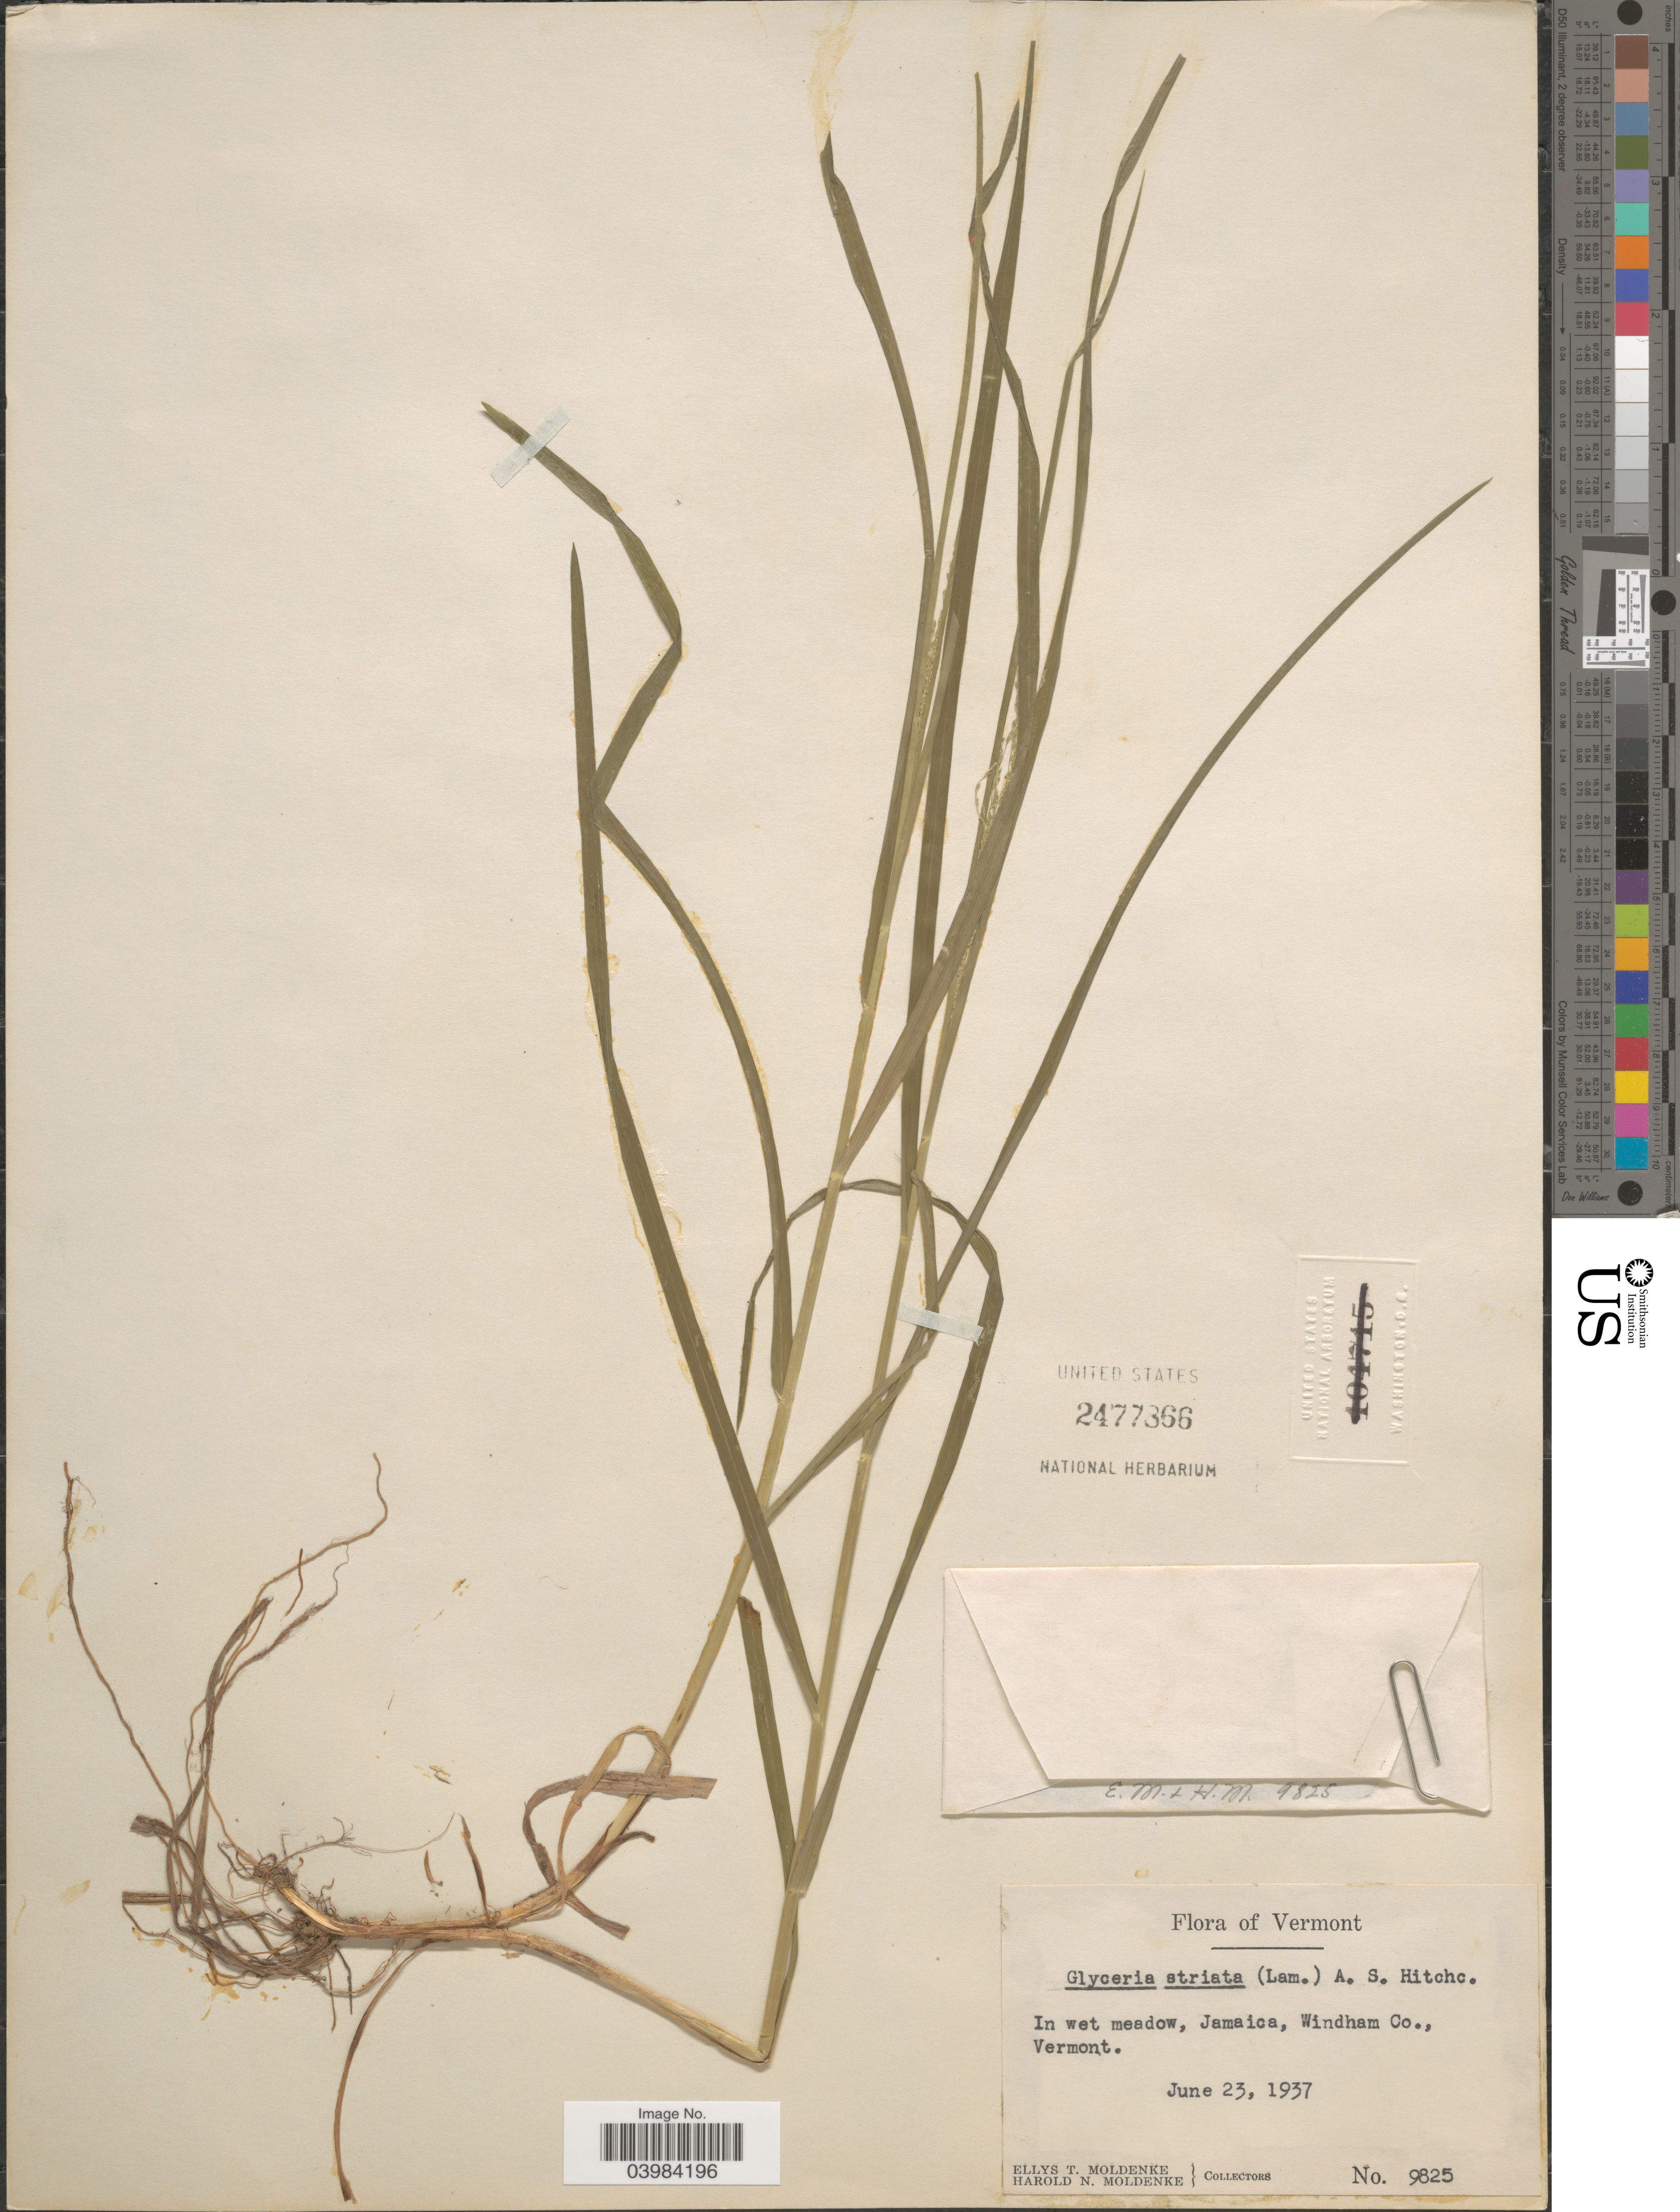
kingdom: Plantae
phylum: Tracheophyta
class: Liliopsida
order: Poales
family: Poaceae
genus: Glyceria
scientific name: Glyceria striata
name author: (Lam.) Hitchc.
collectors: E. Moldenke & H. N. Moldenke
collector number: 9825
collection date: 1937-06-23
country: United States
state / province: Vermont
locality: In wet meadow, Jamaica, Windham Co.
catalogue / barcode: US 2477866